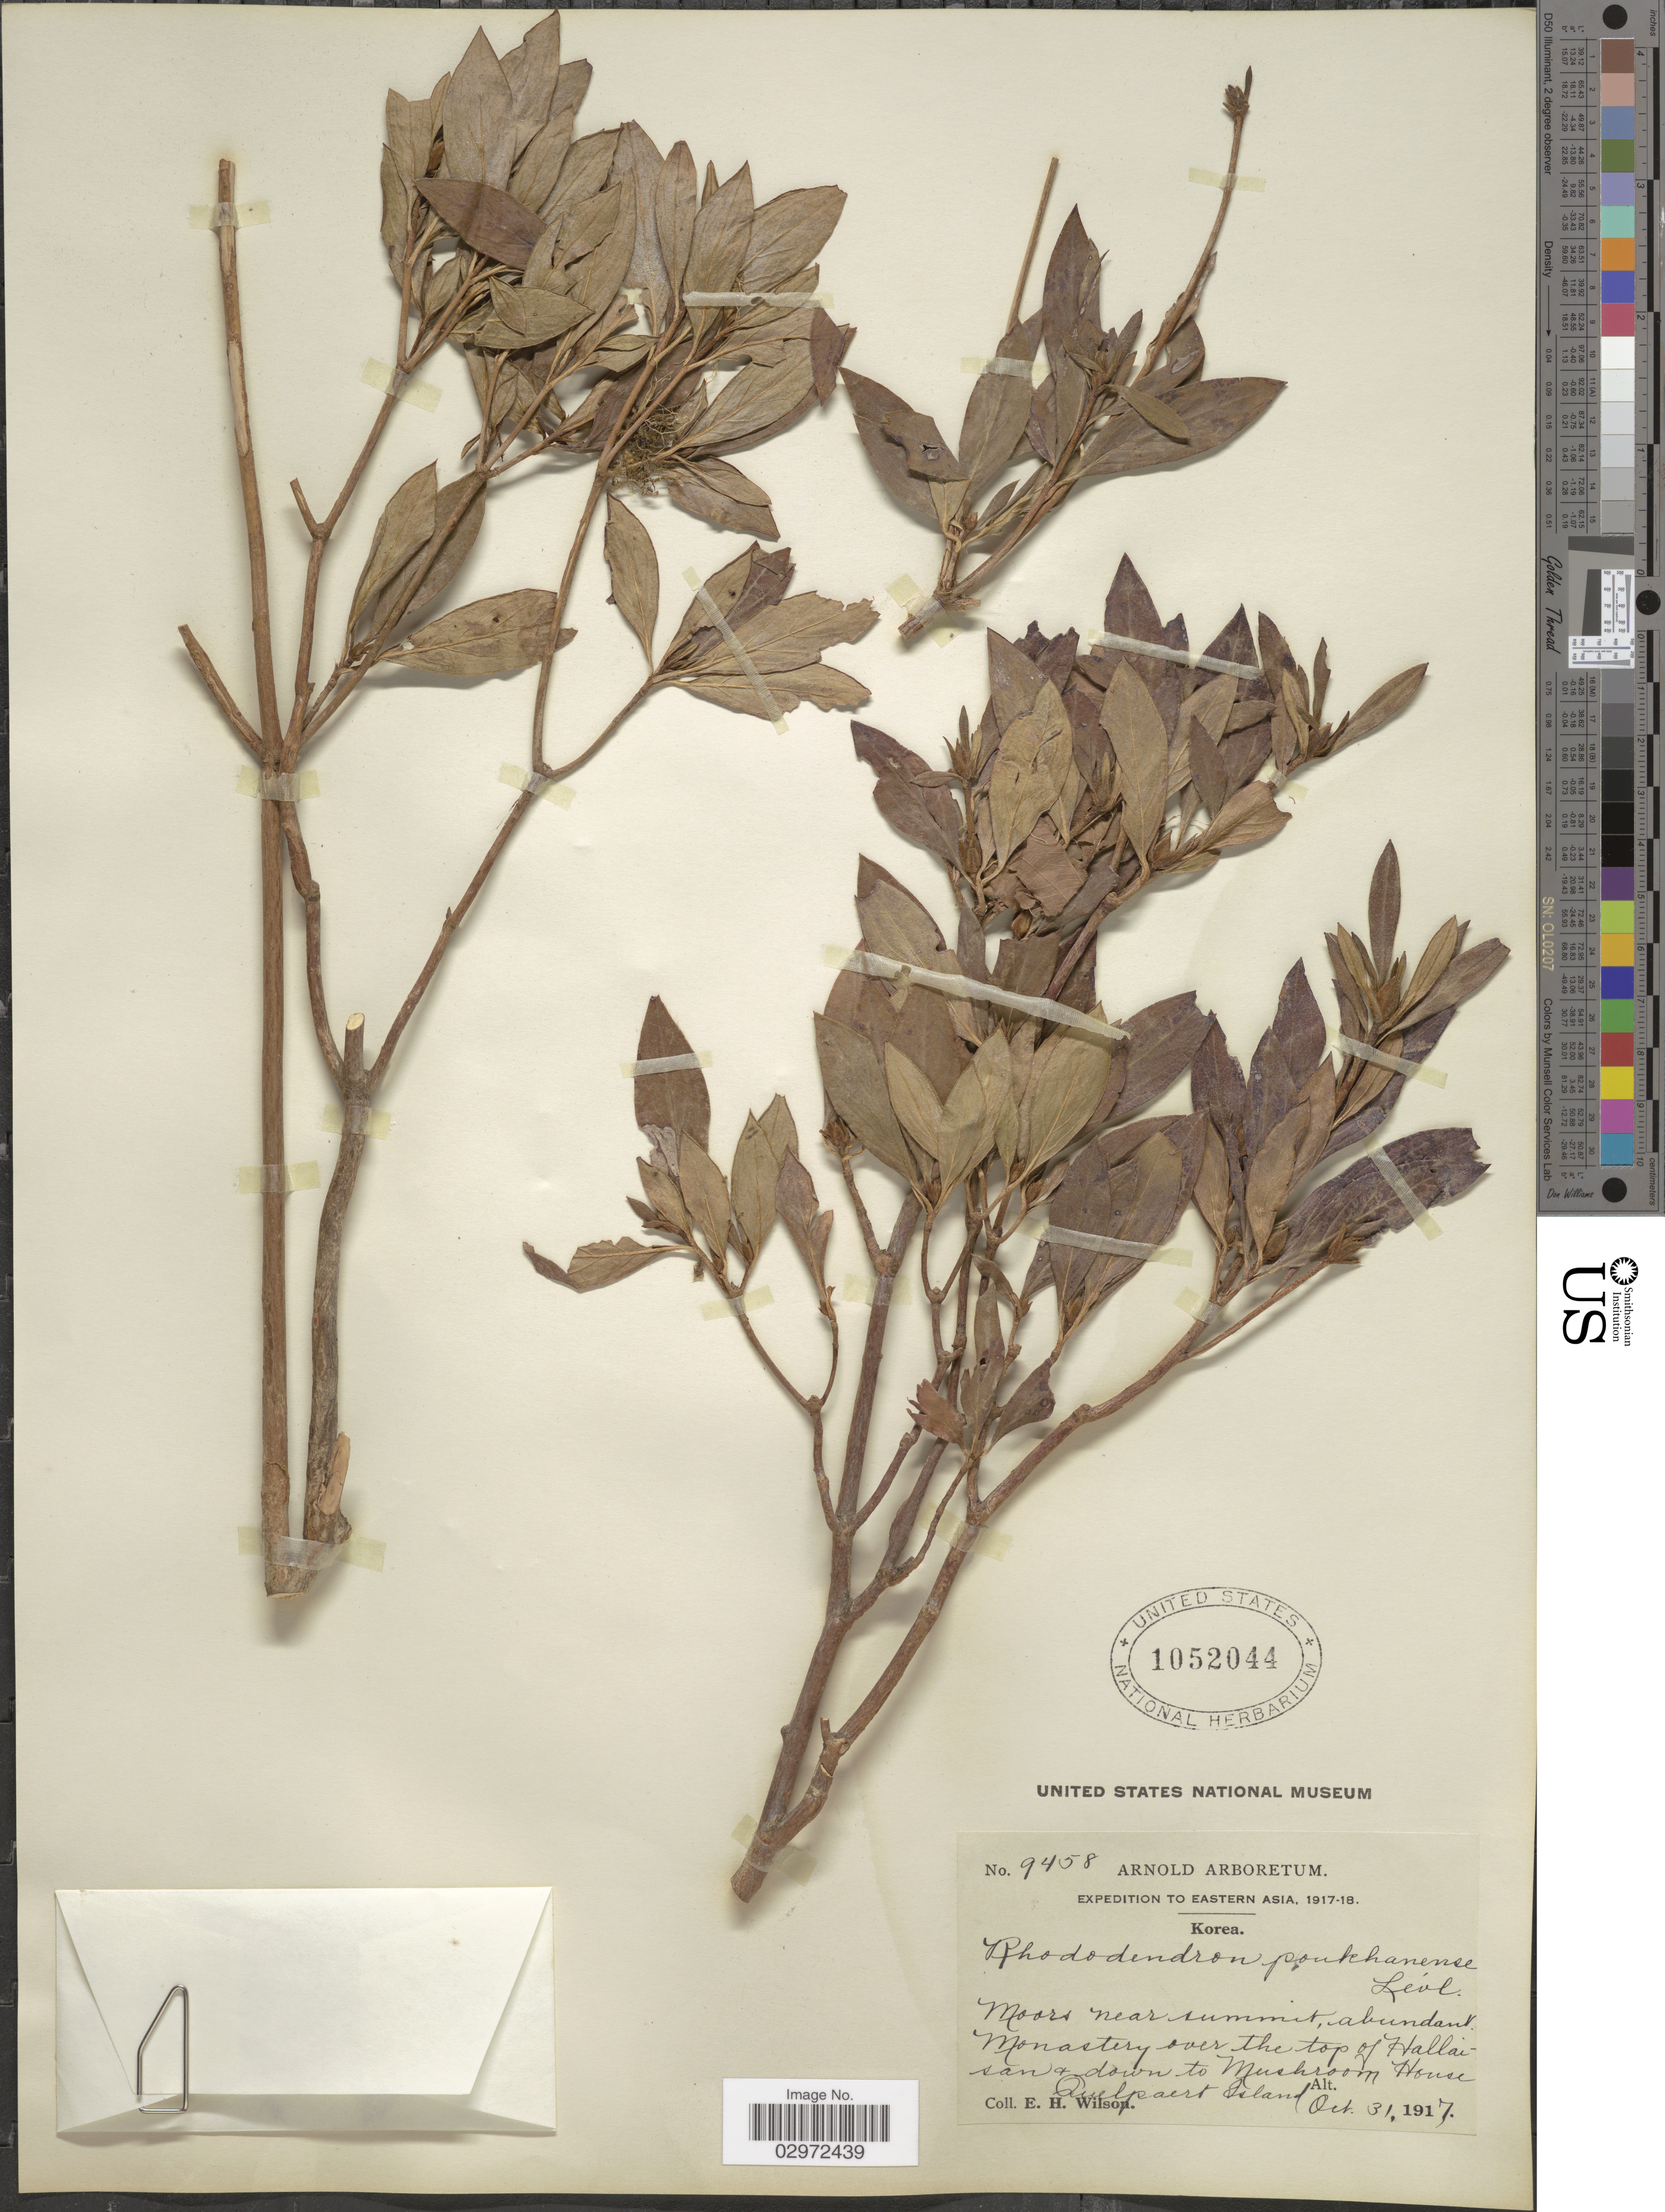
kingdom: Plantae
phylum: Tracheophyta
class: Magnoliopsida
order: Ericales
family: Ericaceae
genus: Rhododendron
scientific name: Rhododendron poukhanense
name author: H. Lév.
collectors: E. Wilson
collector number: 9458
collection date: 1917-10-31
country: South Korea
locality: Eastern Asia, Moors near summit abundant Monastery over the top of Hallaisan & down to Mushroom House Quelpaert Island.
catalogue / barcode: US 1052044